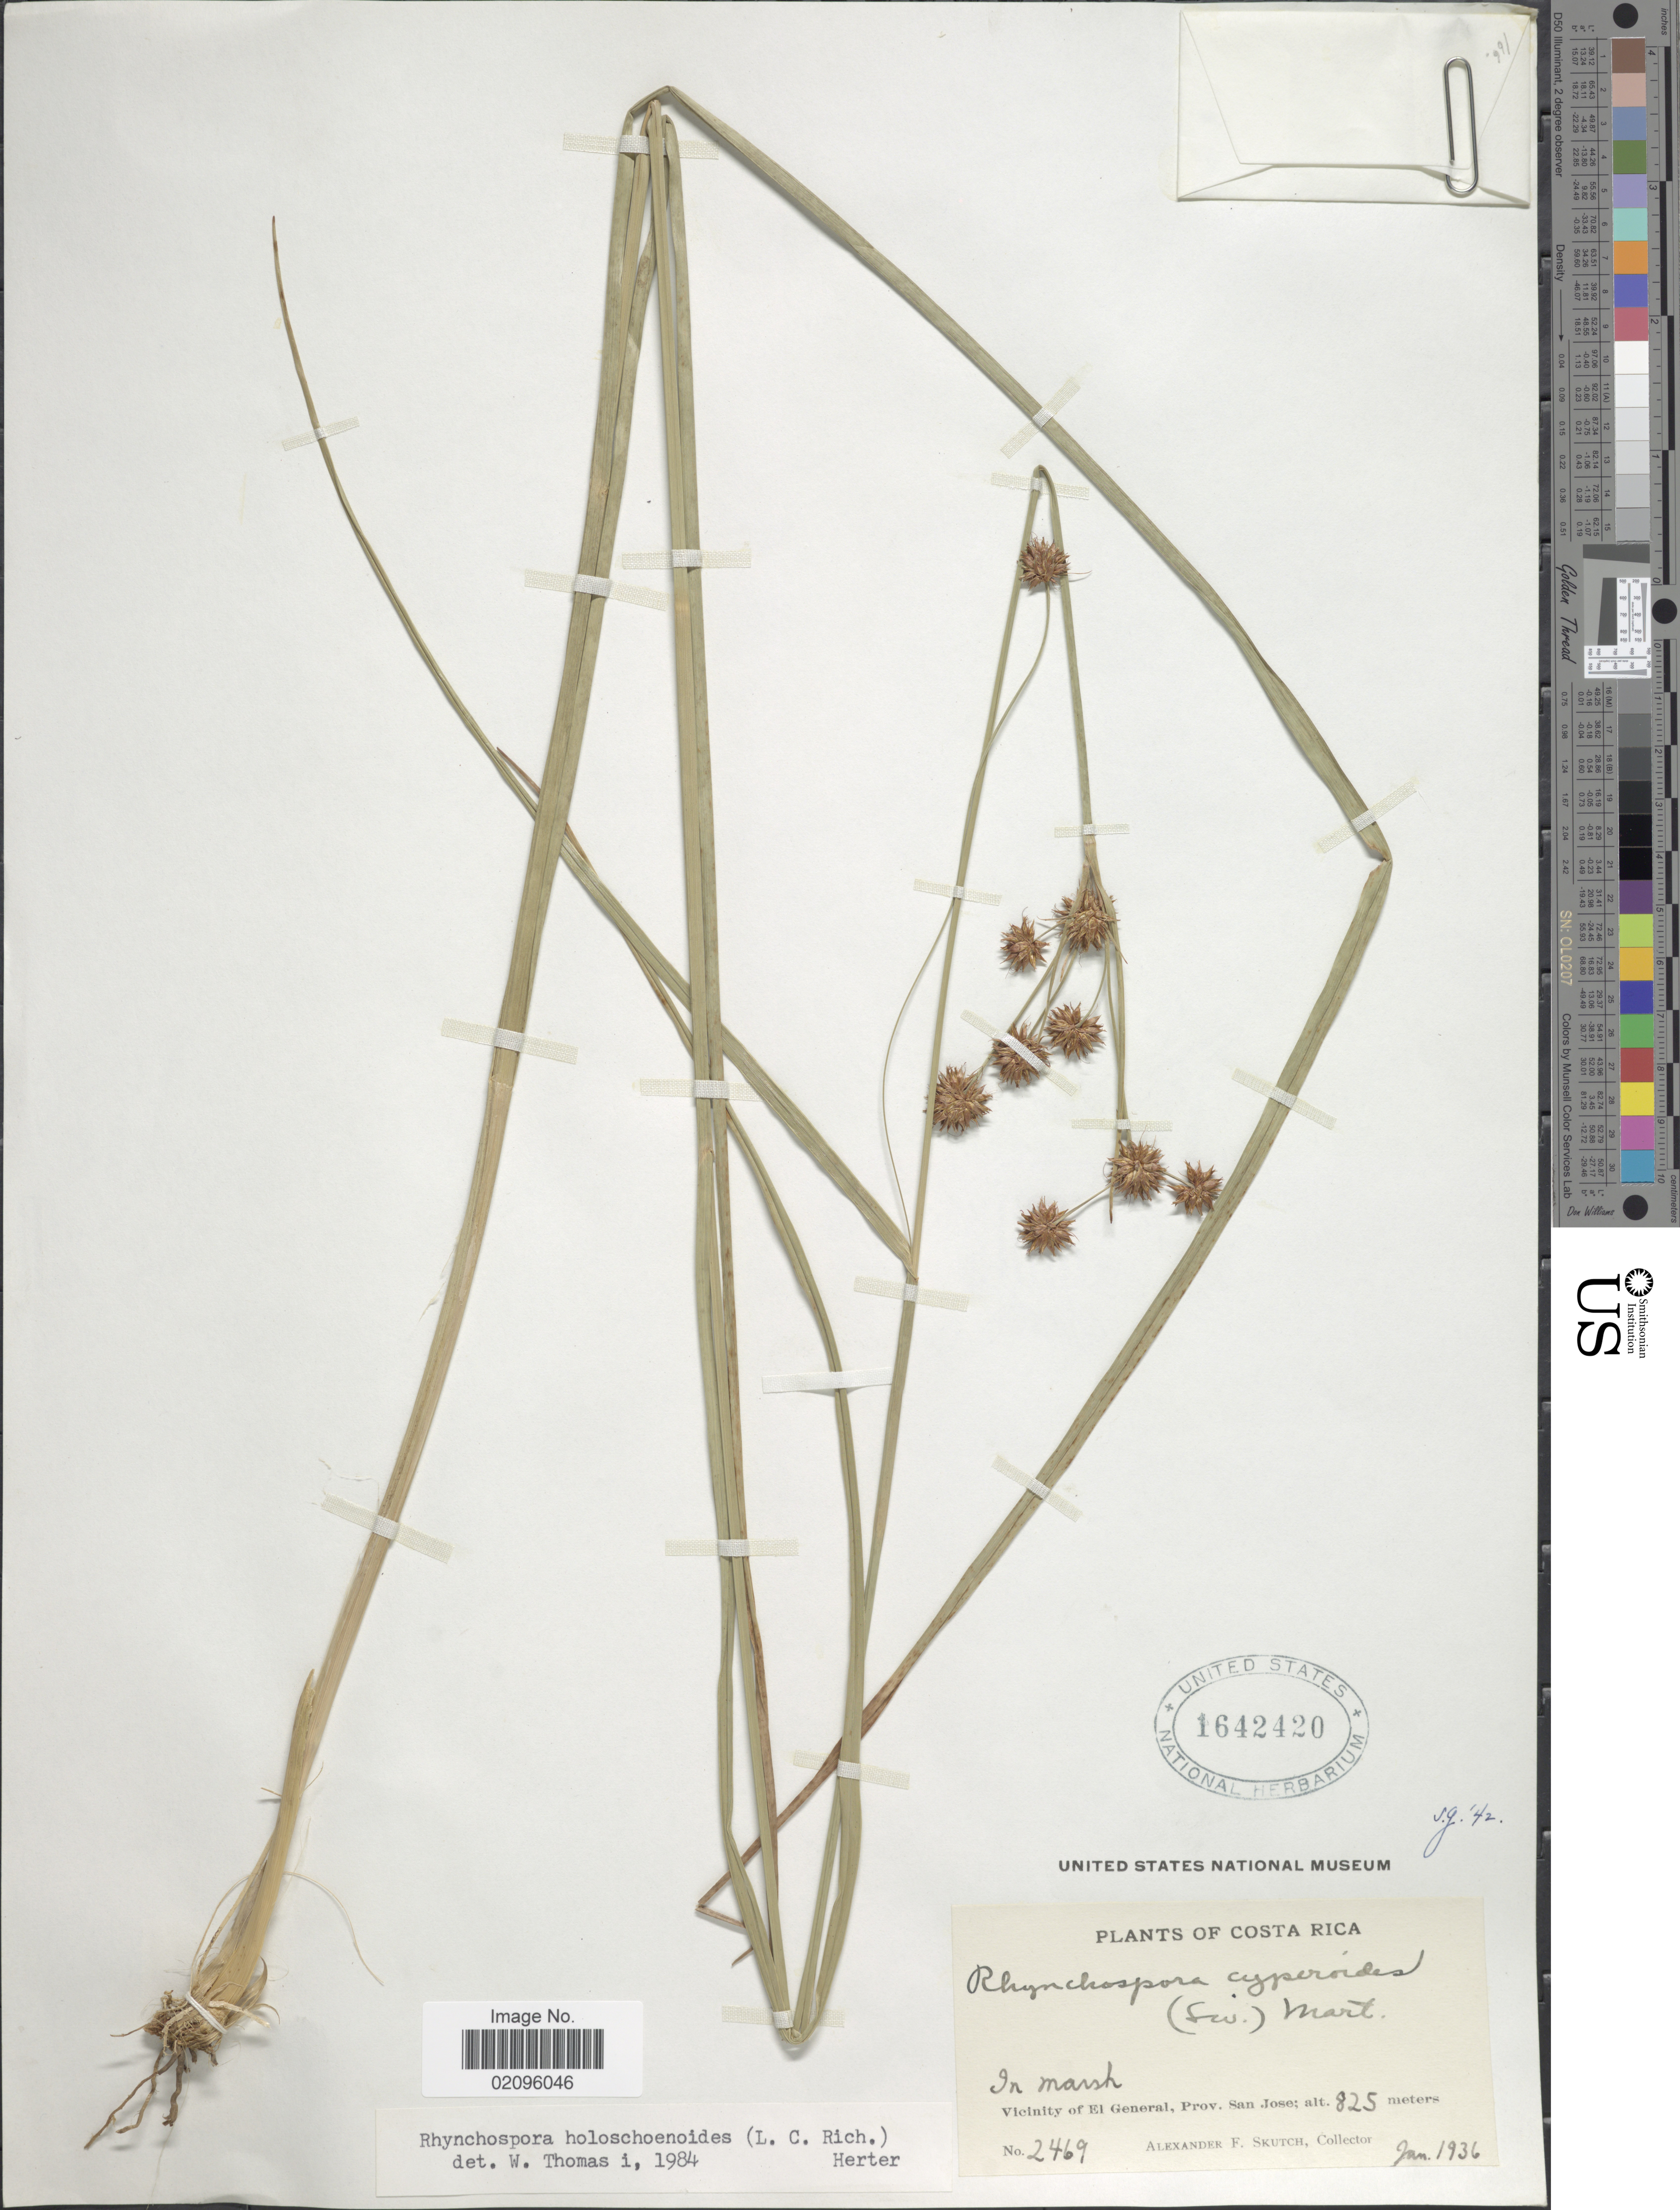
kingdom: Plantae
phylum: Tracheophyta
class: Liliopsida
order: Poales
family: Cyperaceae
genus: Rhynchospora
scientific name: Rhynchospora holoschoenoides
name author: (Rich.) Herter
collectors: A. F. Skutch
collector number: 2469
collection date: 1936-01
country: Costa Rica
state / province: San José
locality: Vicinity of El General.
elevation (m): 825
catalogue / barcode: US 1642420